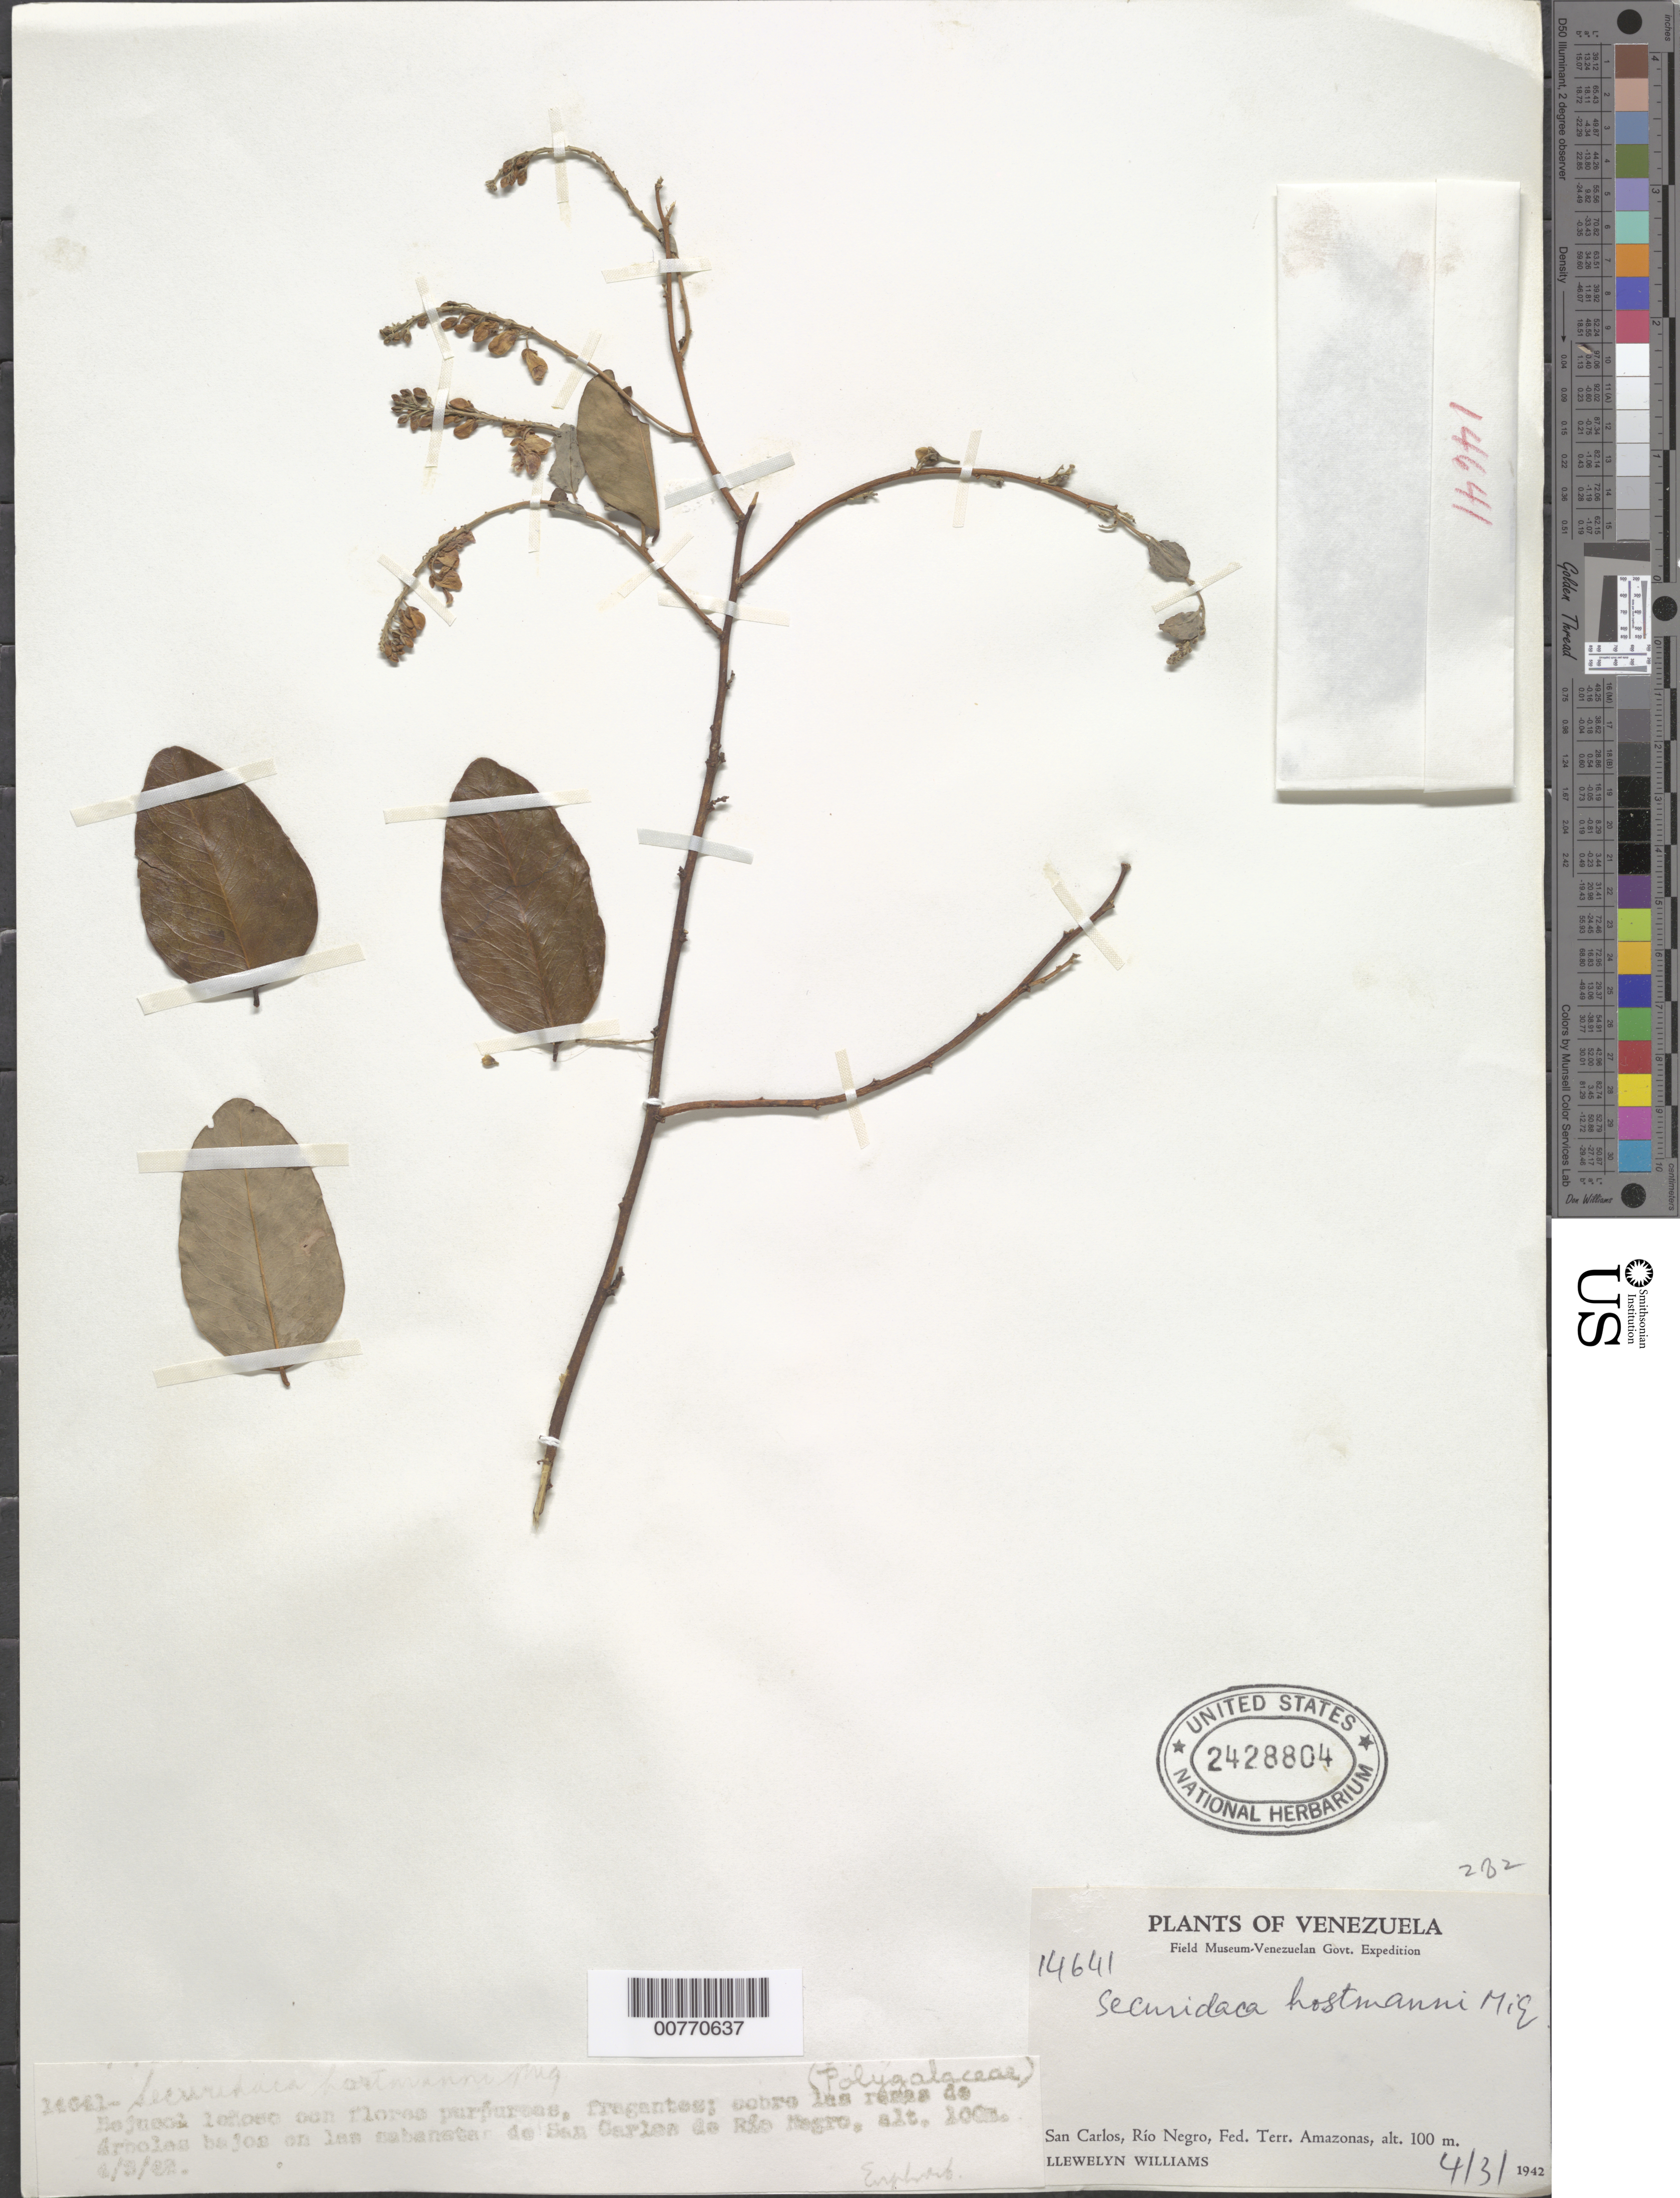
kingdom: Plantae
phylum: Tracheophyta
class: Magnoliopsida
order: Fabales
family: Polygalaceae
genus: Securidaca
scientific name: Securidaca retusa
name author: Benth.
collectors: Ll. Williams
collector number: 14641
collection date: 1942-03-04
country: Venezuela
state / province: Amazonas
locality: San Carlos, Río Negro, Fed. Terr. Amazonas. Las sabanstas [interpreted] de San Carlos de Río Negro.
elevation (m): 100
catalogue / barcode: US 2428804